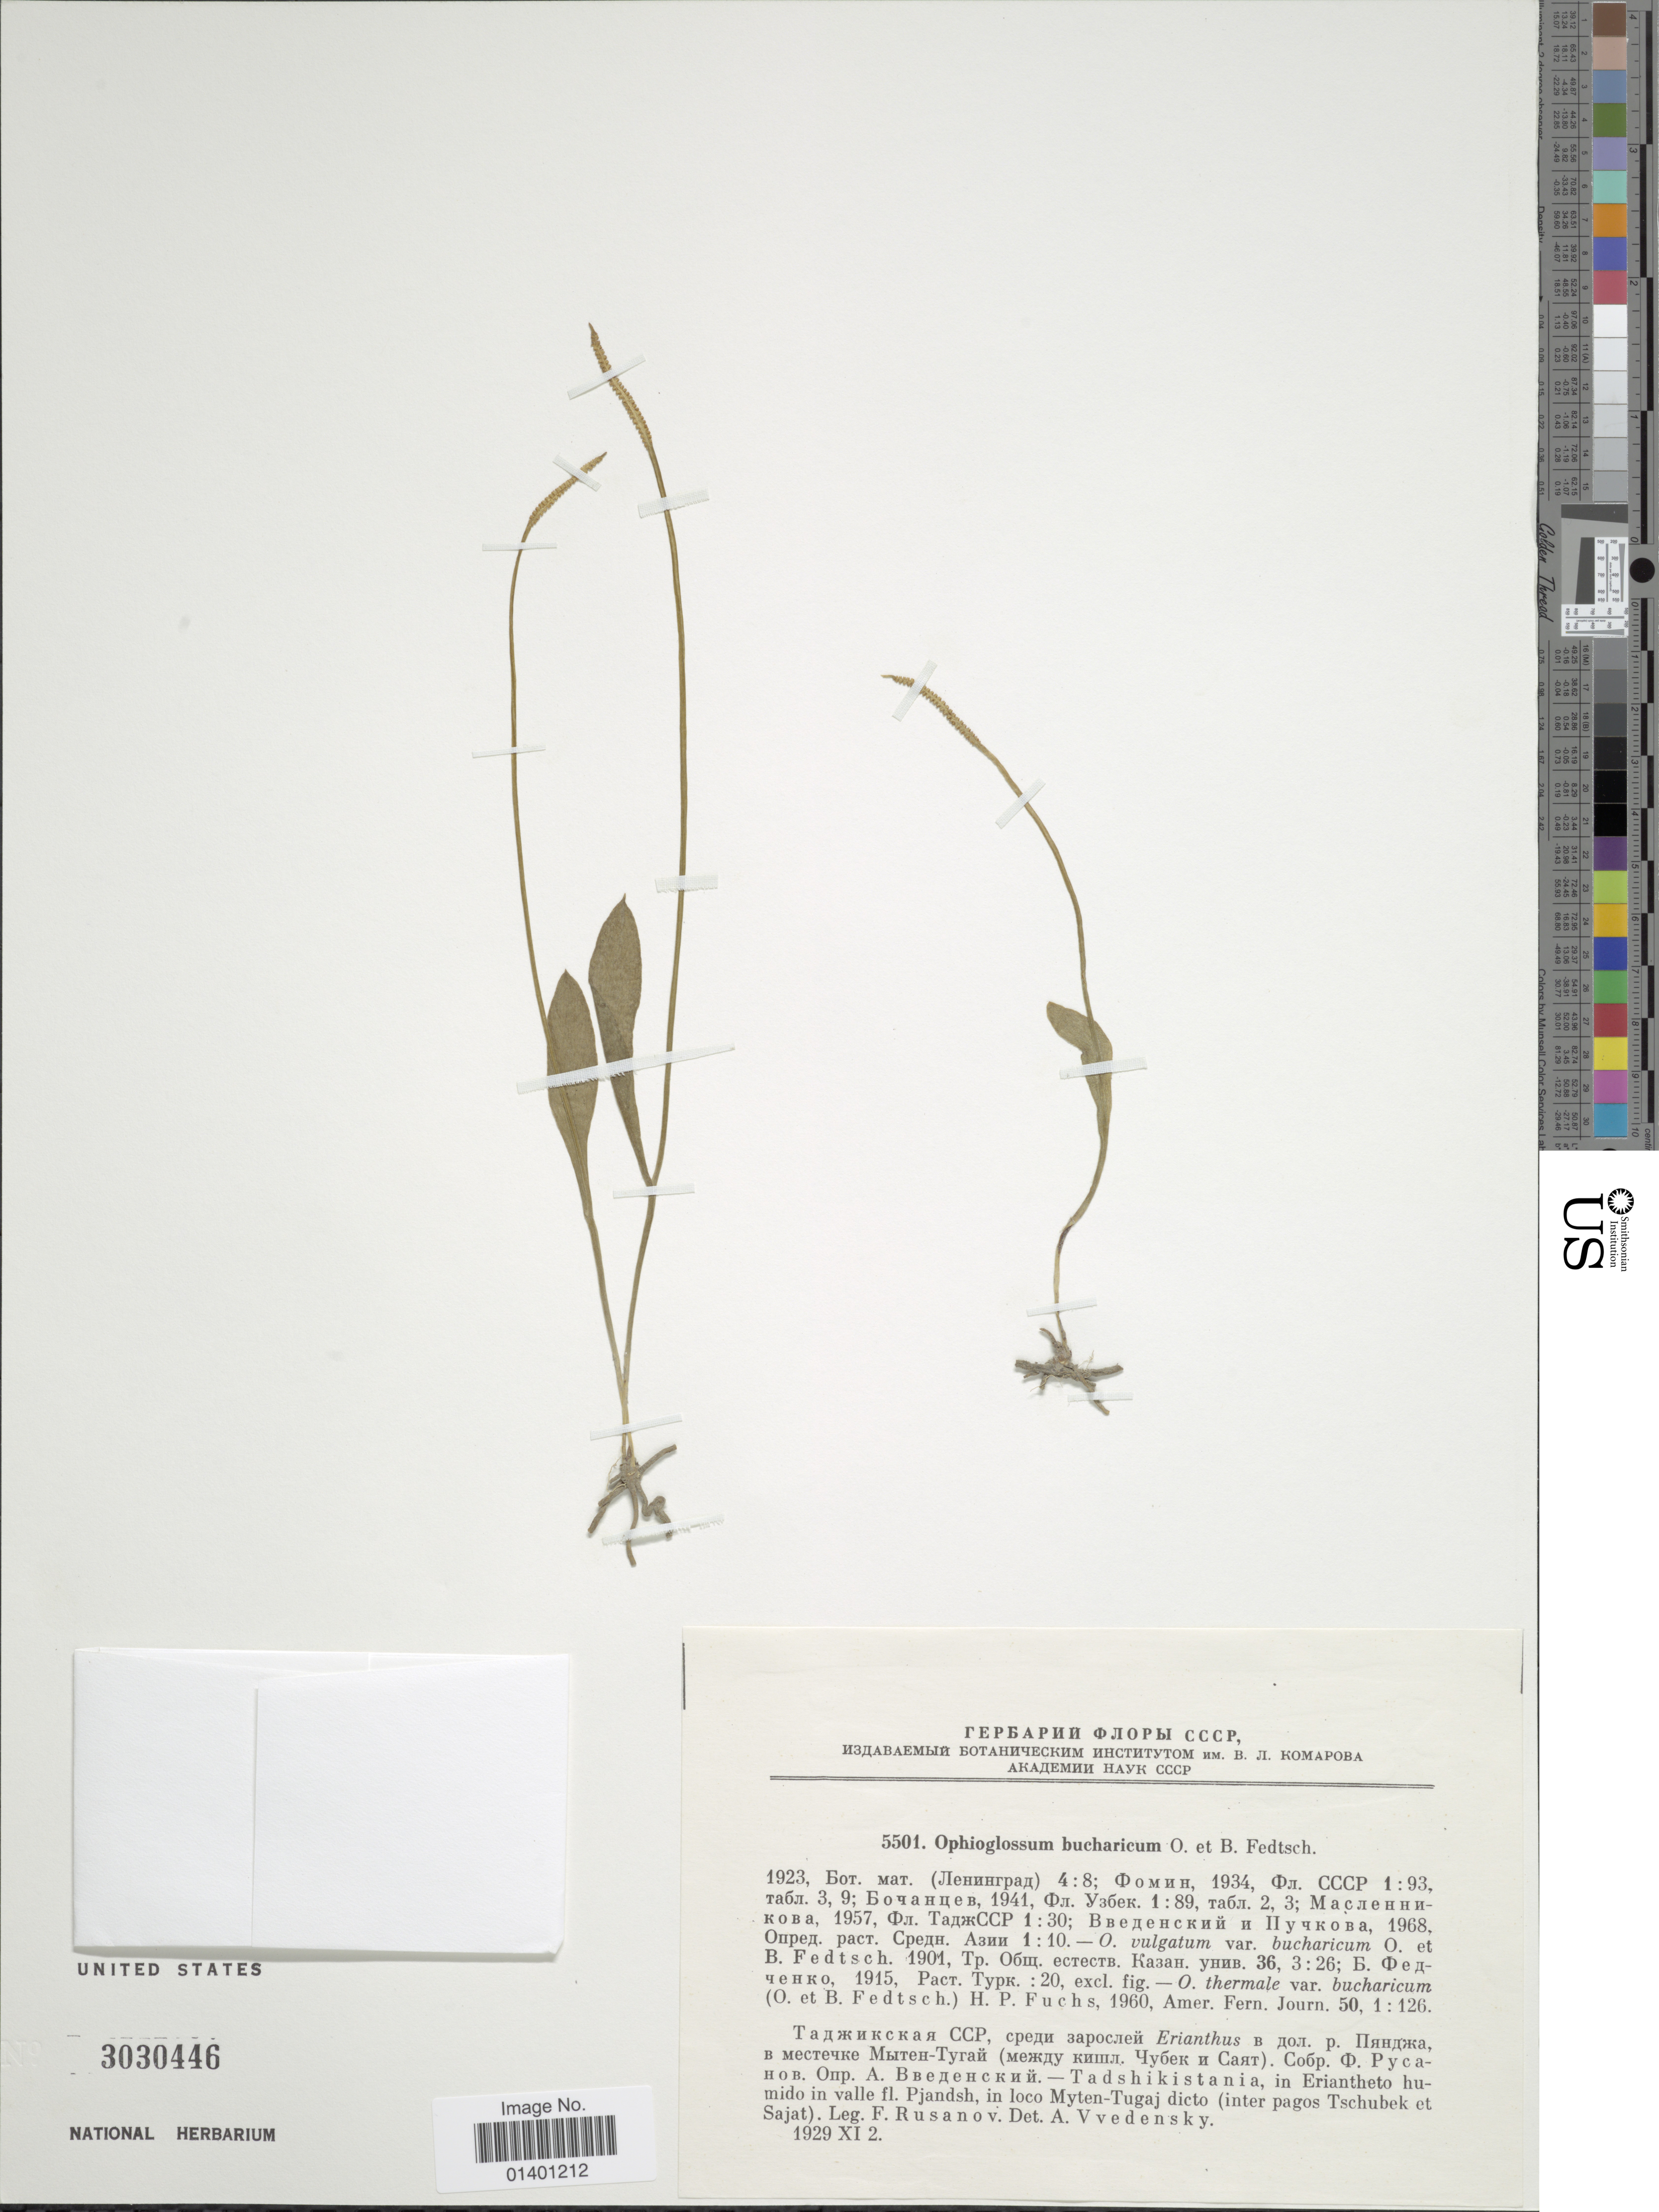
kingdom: Plantae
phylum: Tracheophyta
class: Polypodiopsida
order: Ophioglossales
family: Ophioglossaceae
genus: Ophioglossum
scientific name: Ophioglossum bucharicum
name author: O. Fedtsch. & B. Fedtsch.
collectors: F. Rusanov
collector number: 5501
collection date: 1929-11-02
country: Tajikistan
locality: Tadshikistania, in Eriantheto humido in valle fl. Pjandsh, in loco Myten-Tugai dicto (inter pagos Tschubek et Sajat)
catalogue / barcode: US 3030446